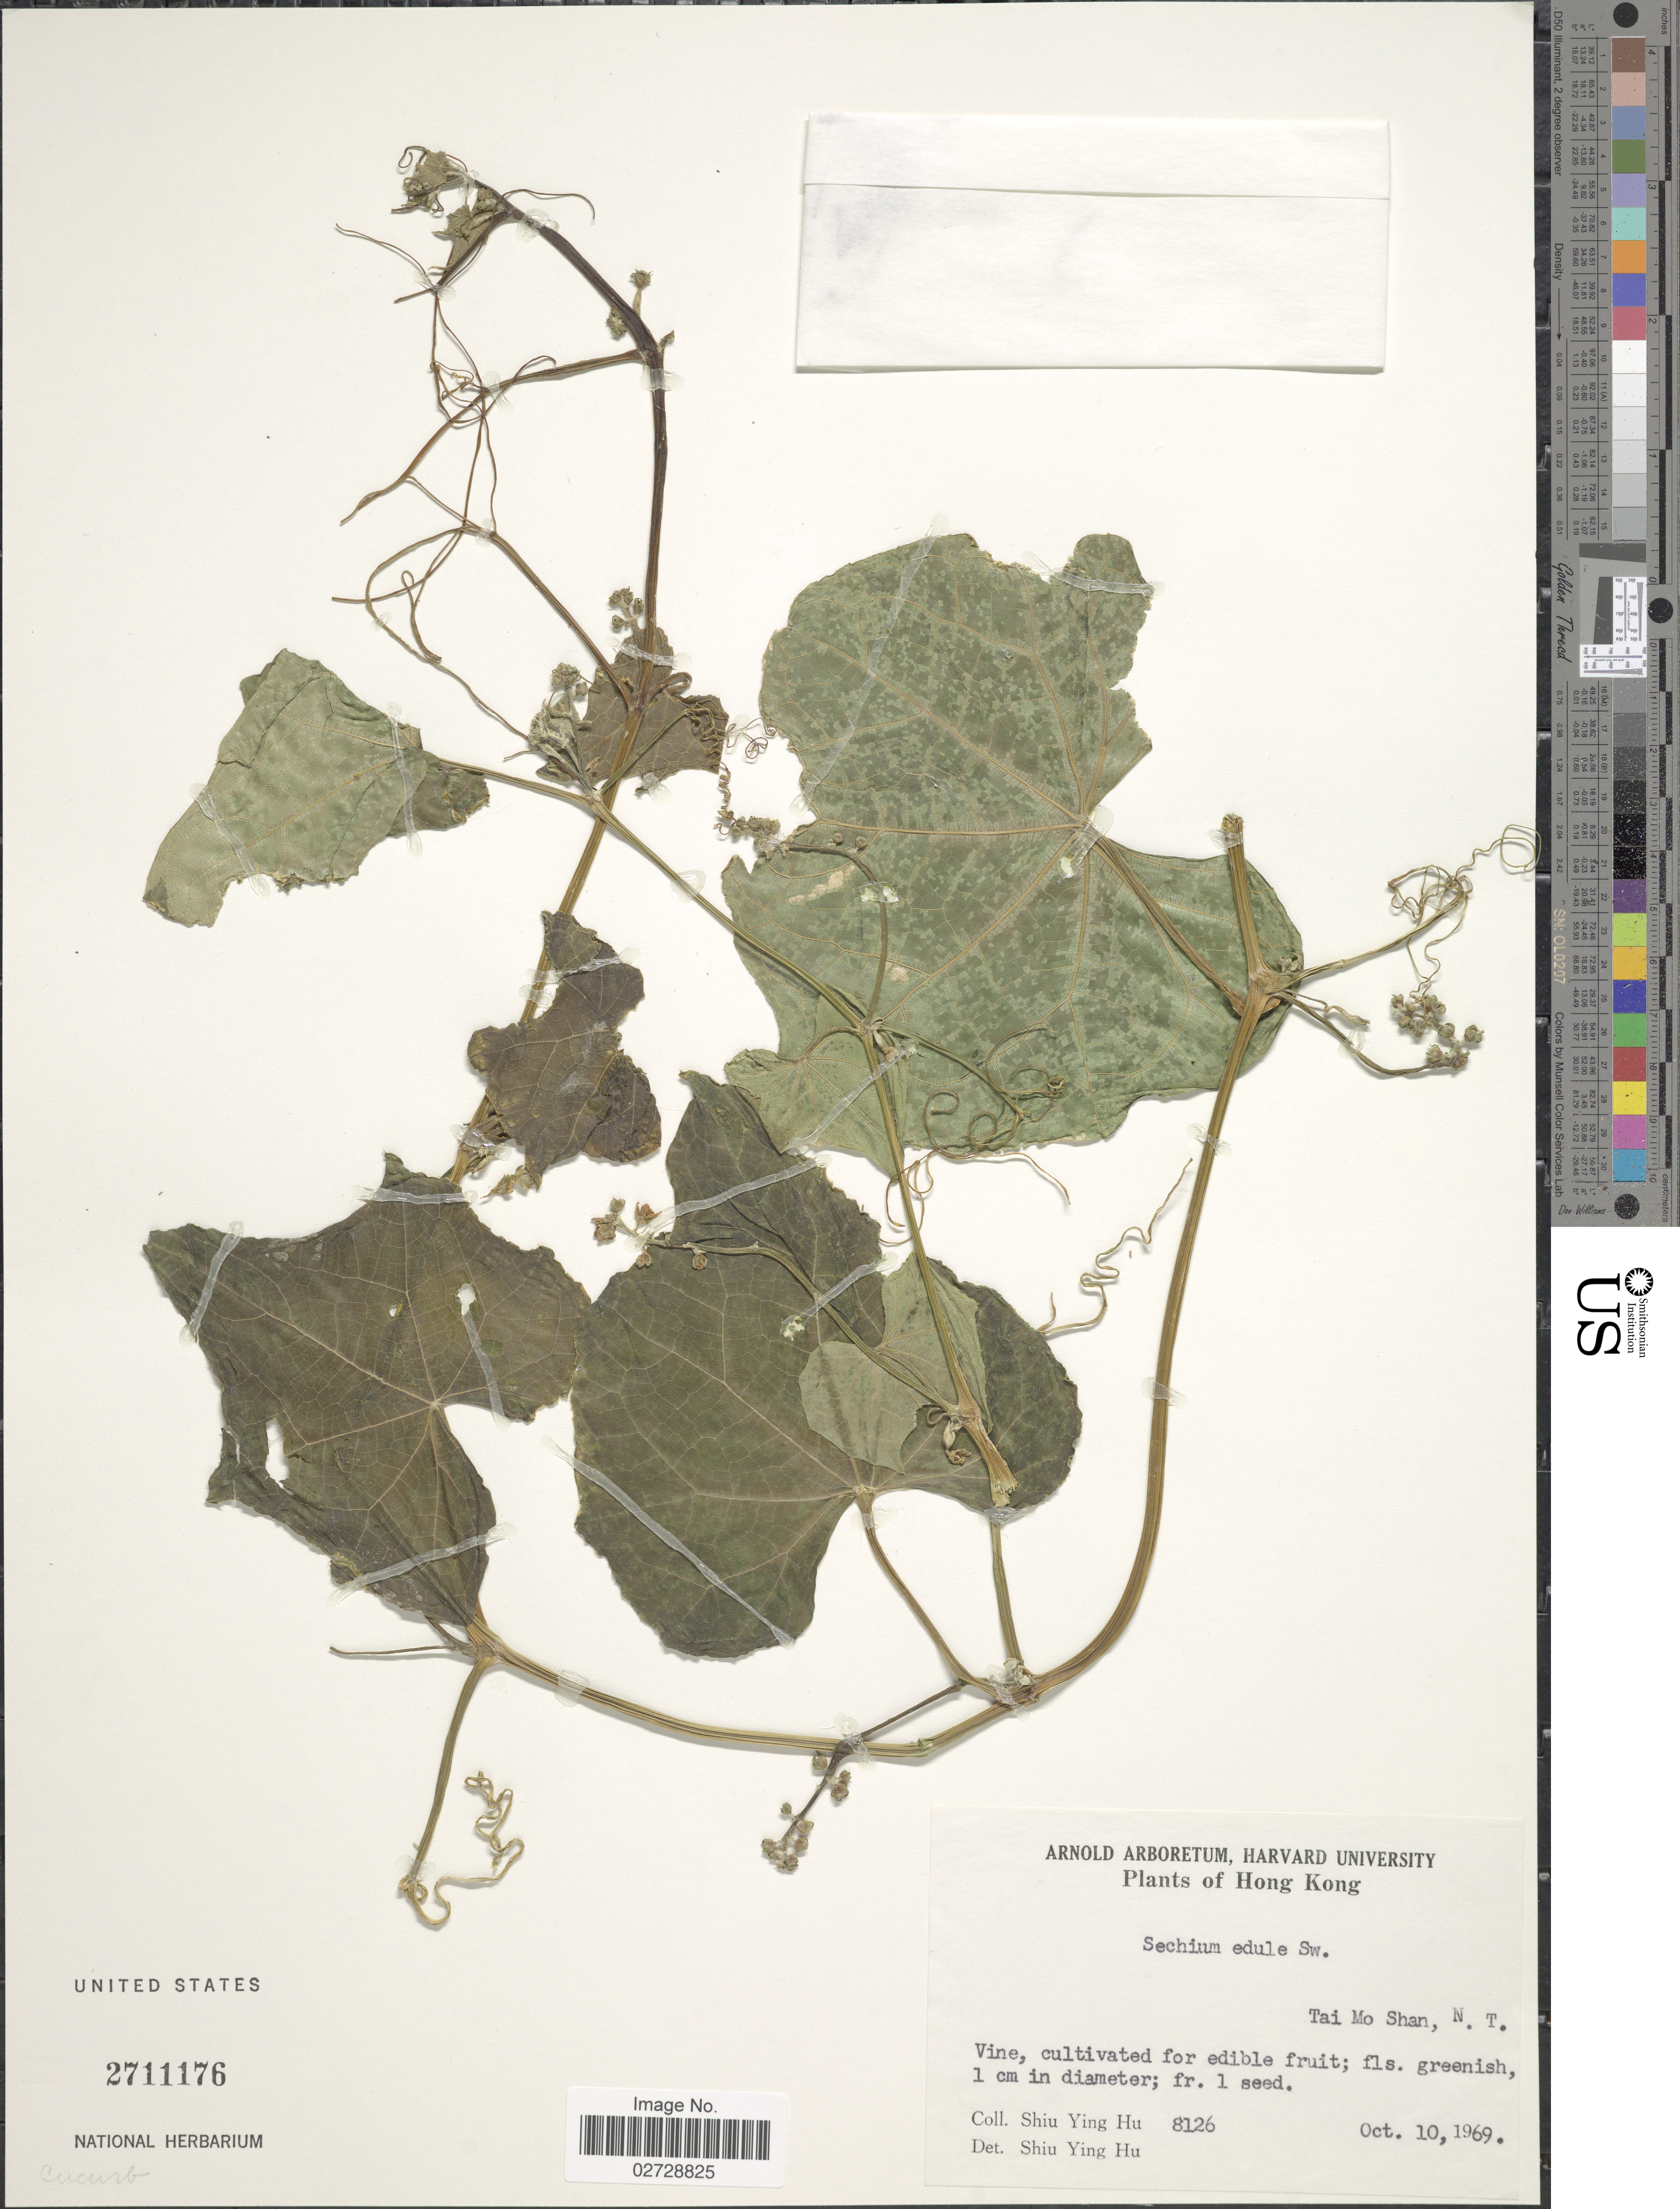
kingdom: Plantae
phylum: Tracheophyta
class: Magnoliopsida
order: Cucurbitales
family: Cucurbitaceae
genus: Sicyos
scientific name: Sicyos edulis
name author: Jacq.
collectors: S. Y. Hu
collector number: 8126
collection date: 1969-10-10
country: China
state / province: Hong Kong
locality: Tai Mo Shan, N.T.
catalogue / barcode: US 2711176